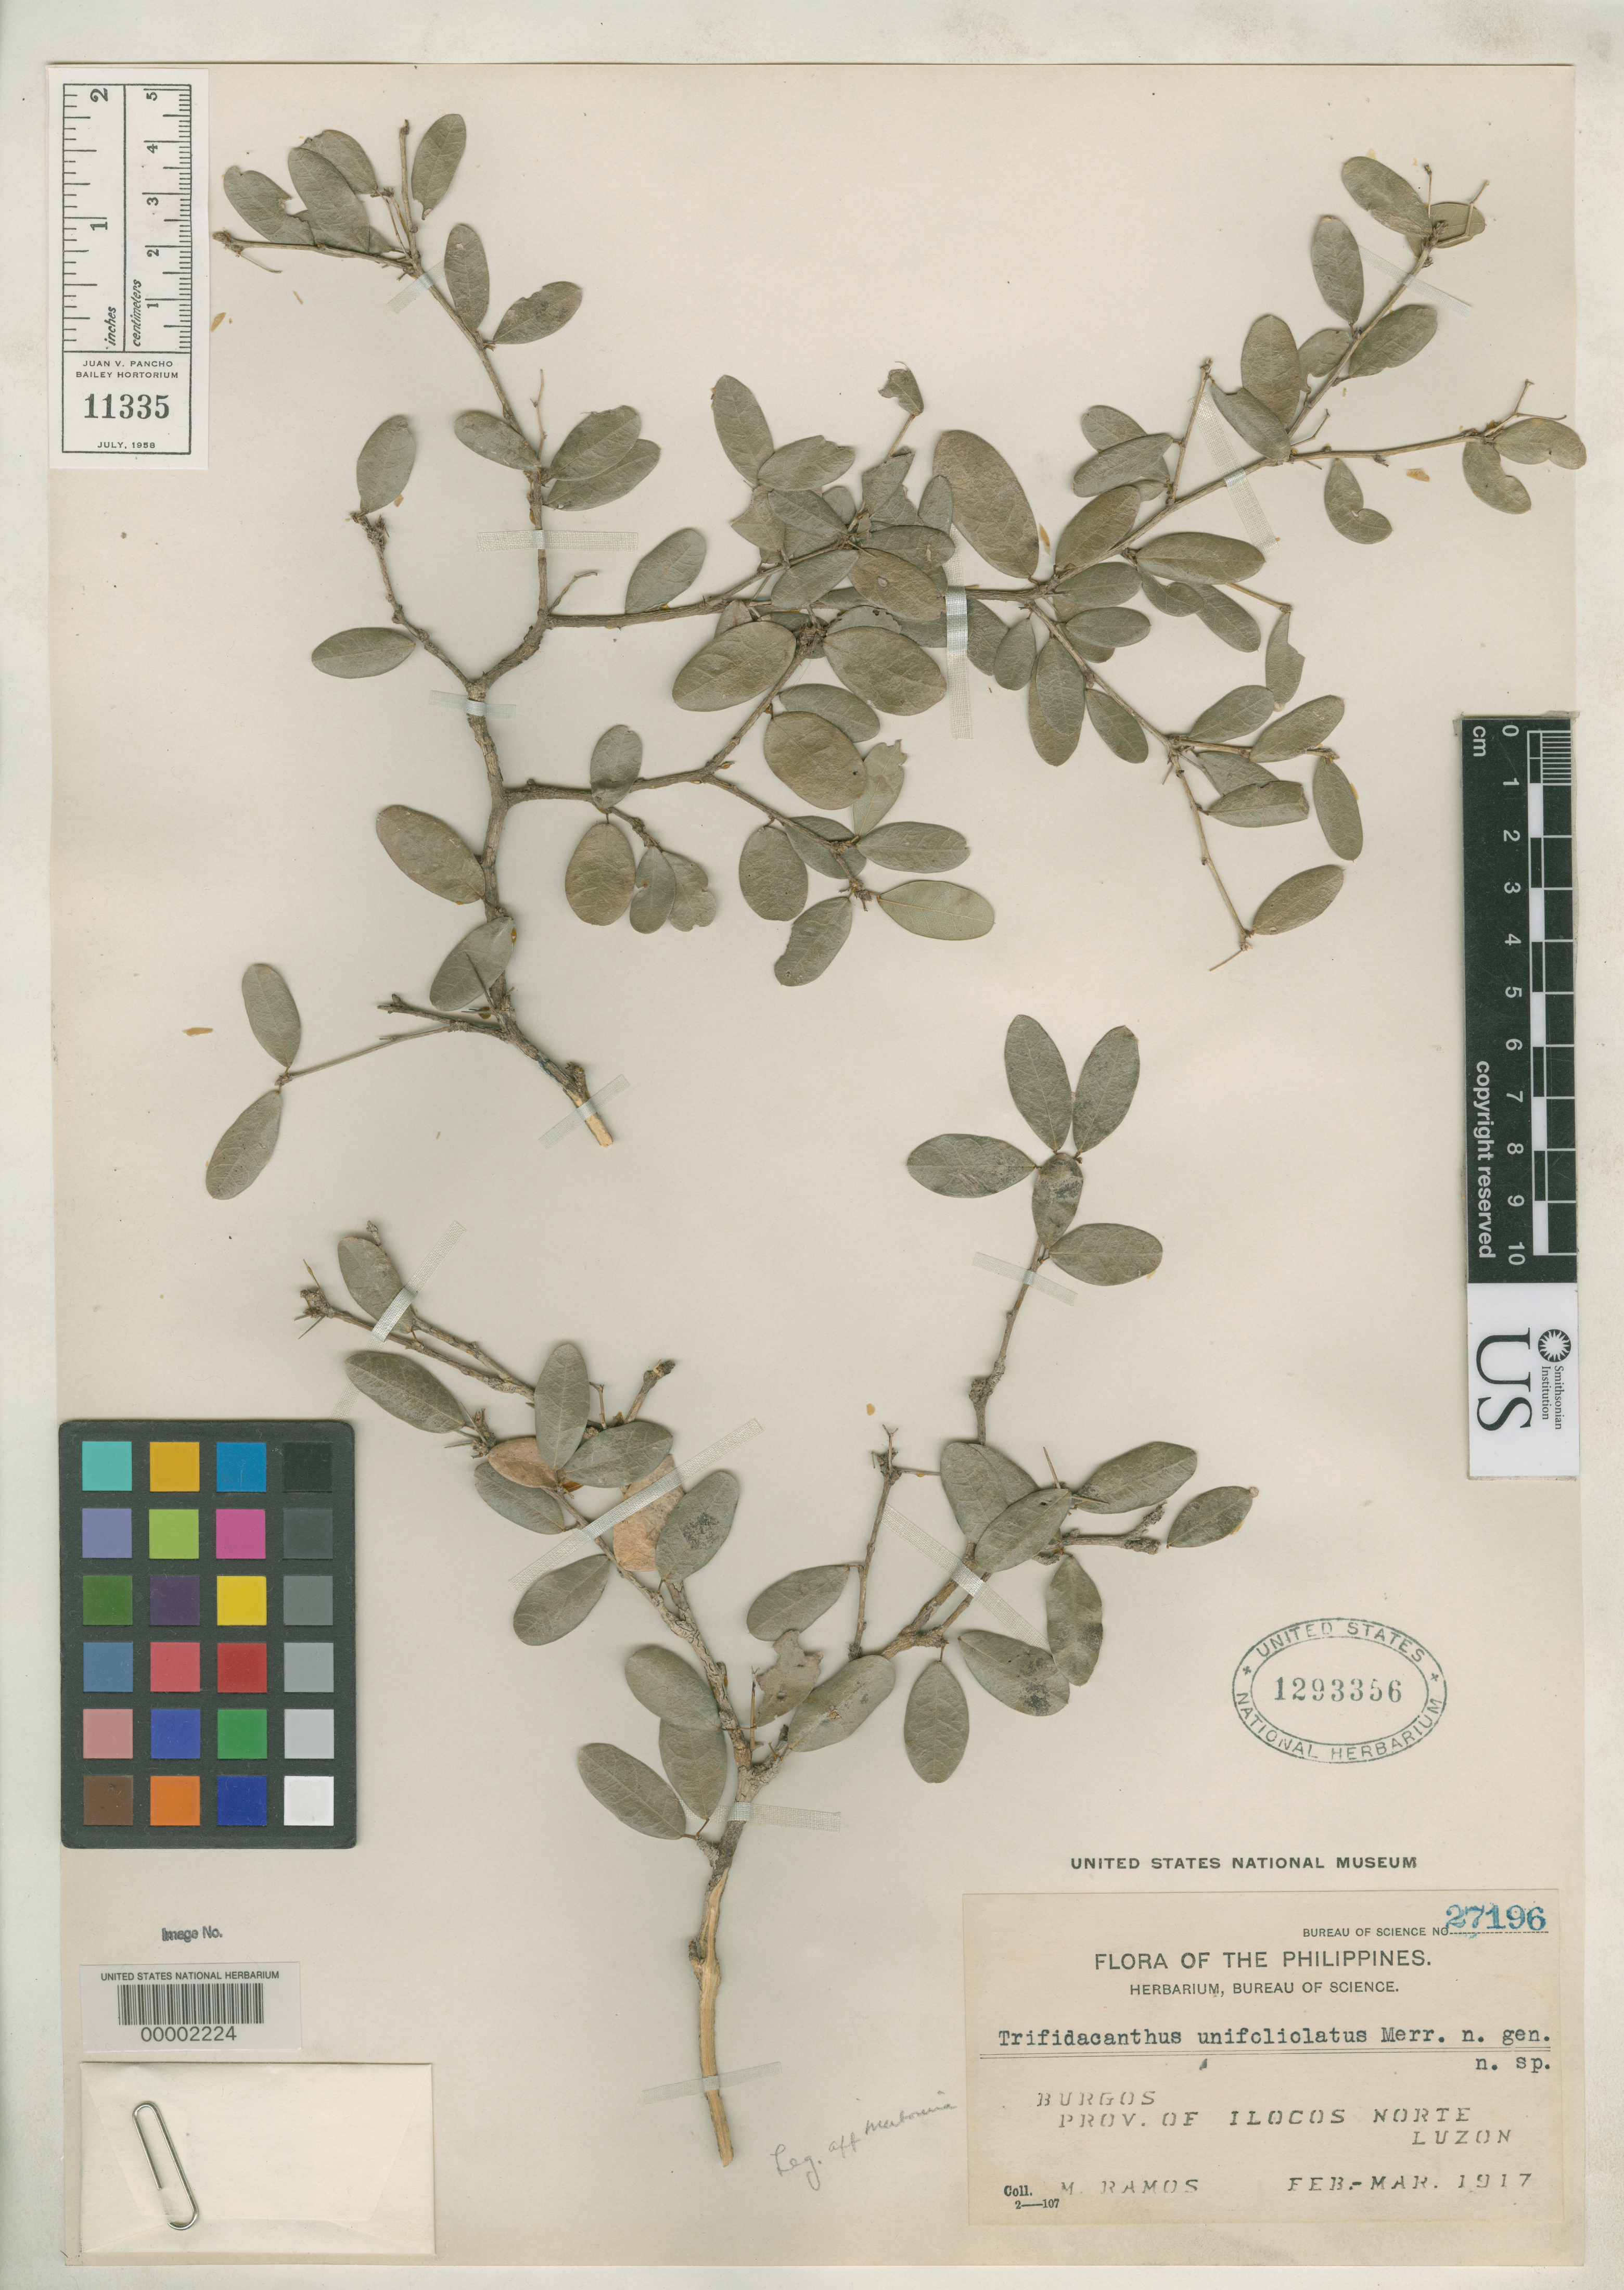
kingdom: Plantae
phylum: Tracheophyta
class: Magnoliopsida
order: Fabales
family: Fabaceae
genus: Trifidacanthus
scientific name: Trifidacanthus unifoliolatus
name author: Merr.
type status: Isotype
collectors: M. Ramos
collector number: Bur. Sci. 27196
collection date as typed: Mar 1917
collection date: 1917-03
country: Philippines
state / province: Ilocos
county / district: Ilocos Norte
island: Luzon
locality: Burgos.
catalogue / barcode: US 1293356